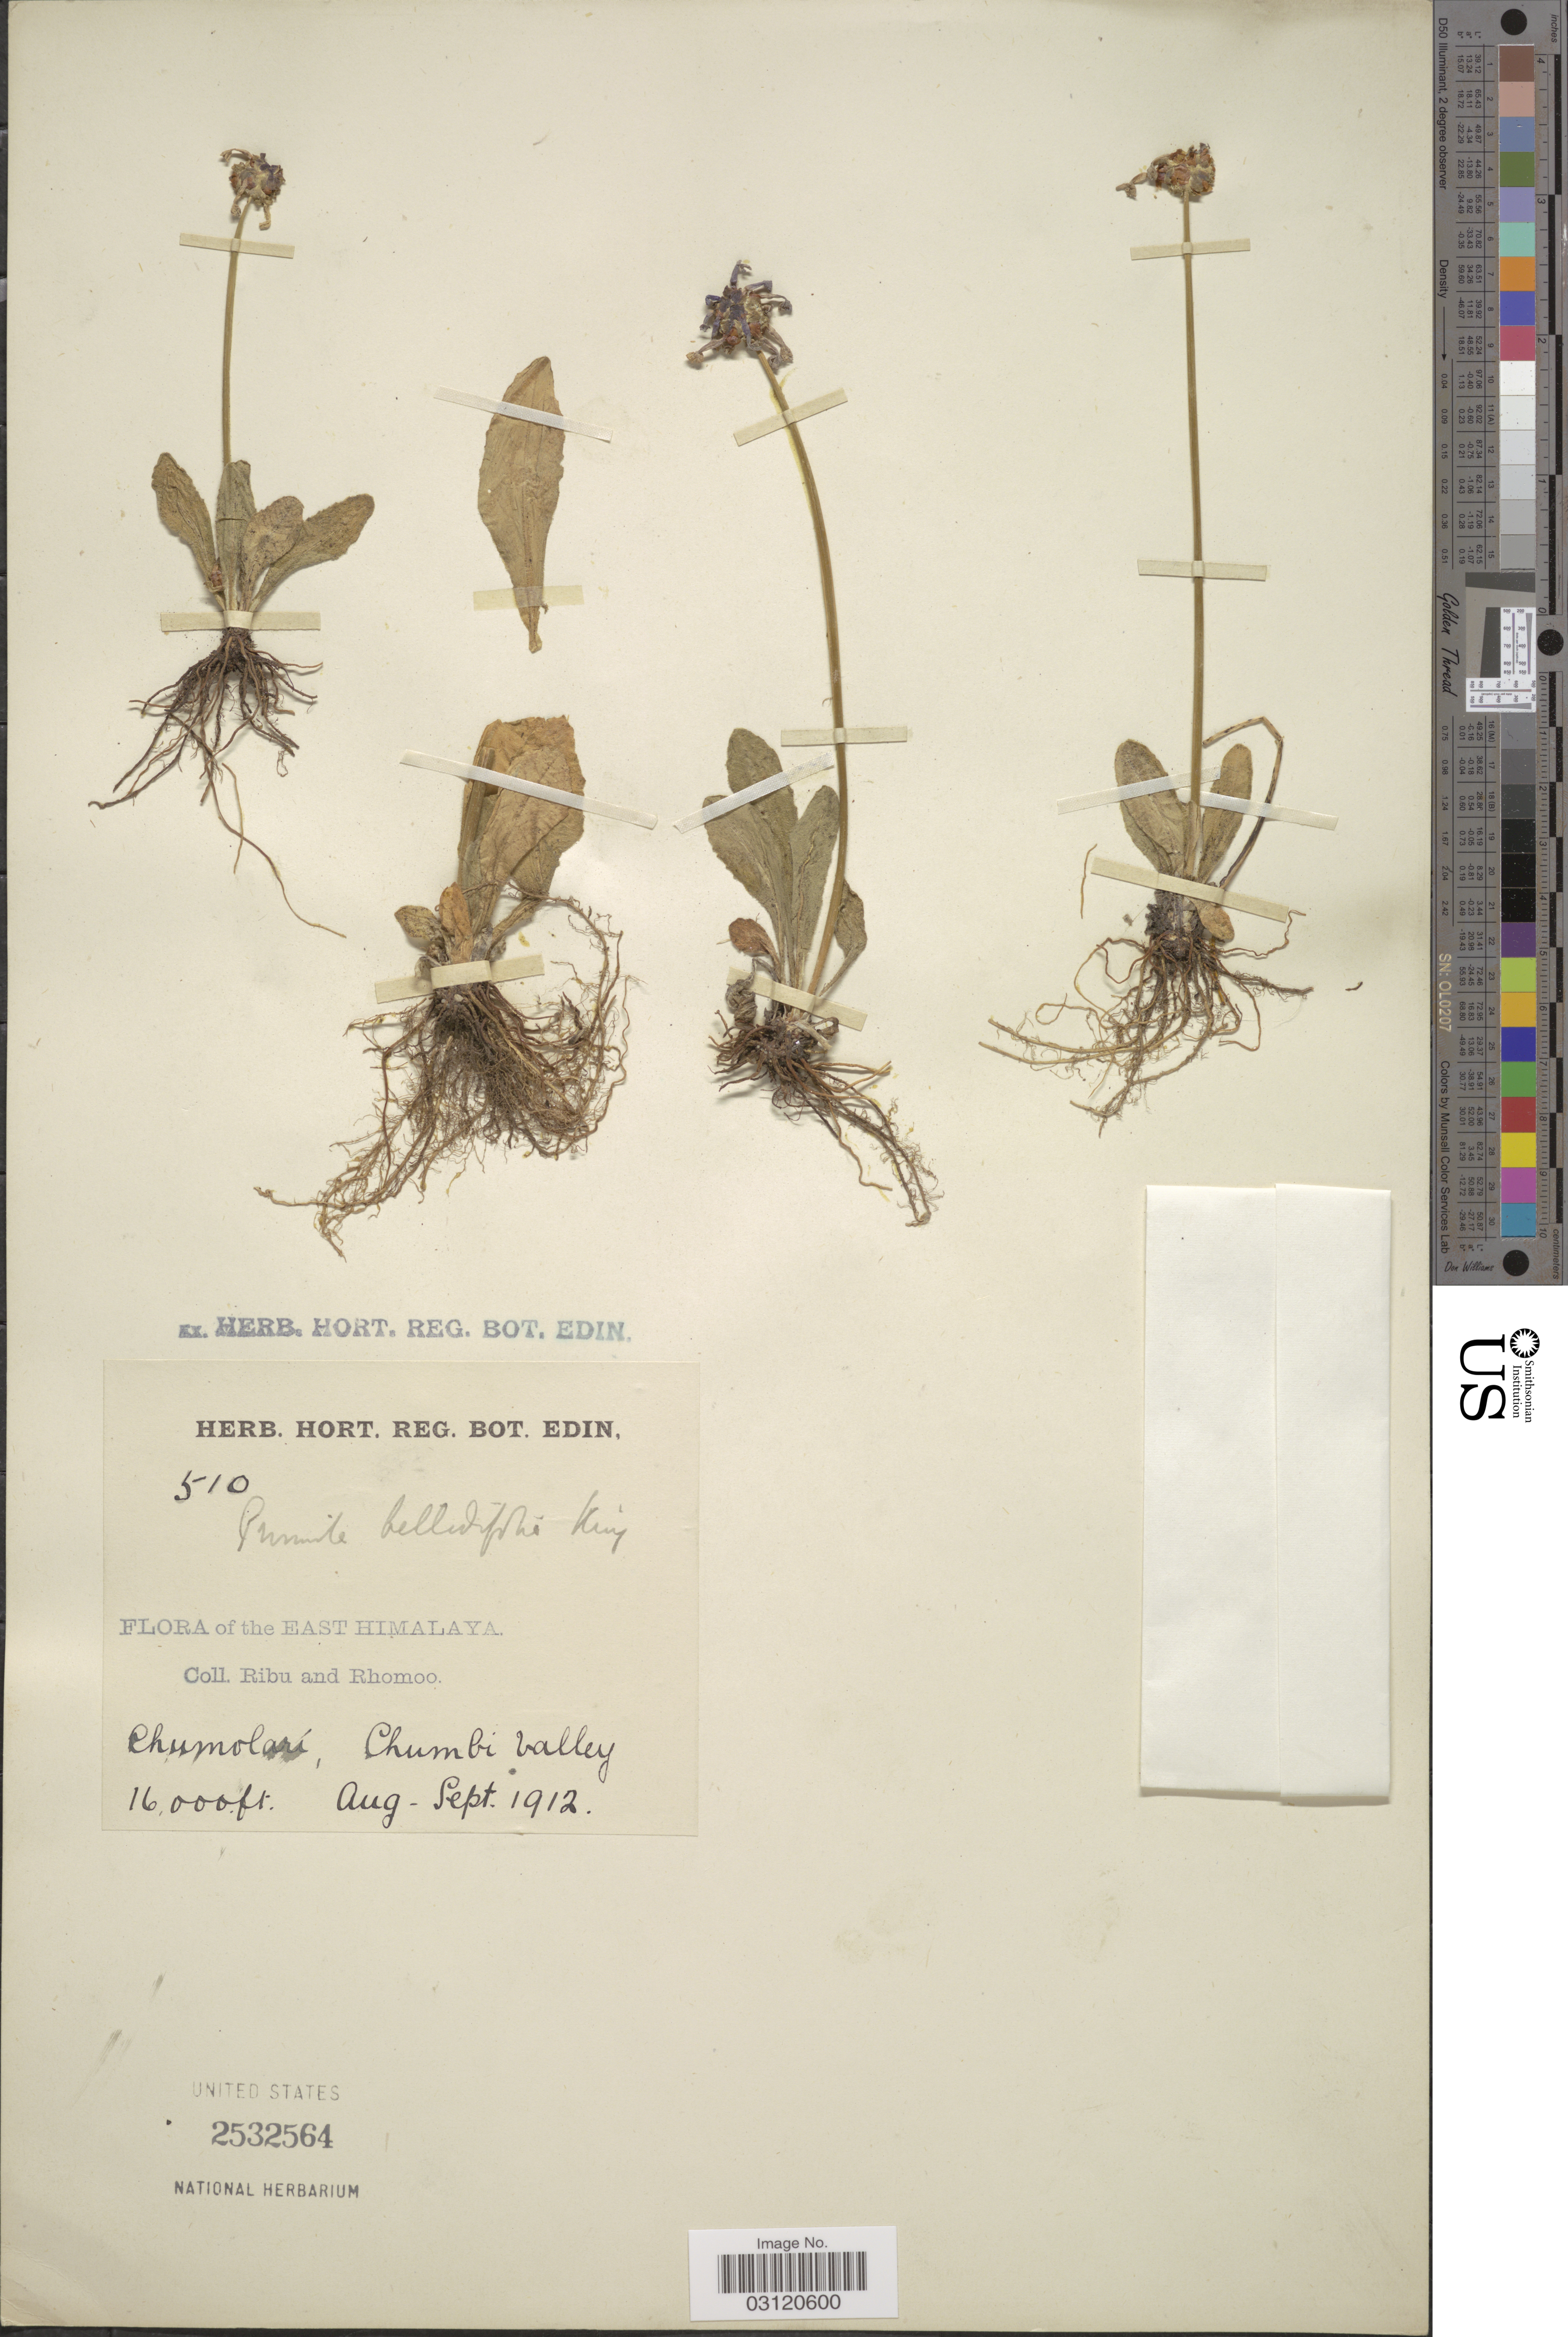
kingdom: Plantae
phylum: Tracheophyta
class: Magnoliopsida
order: Ericales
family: Primulaceae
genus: Primula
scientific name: Primula bellidifolia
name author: King ex Hook. f.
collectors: Ribu & Rhomoo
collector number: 510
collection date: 1912-08/1912-09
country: China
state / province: Xizang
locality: East Himalaya, Chumolari, Chumbi Valley.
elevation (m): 4877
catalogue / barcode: US 2532564